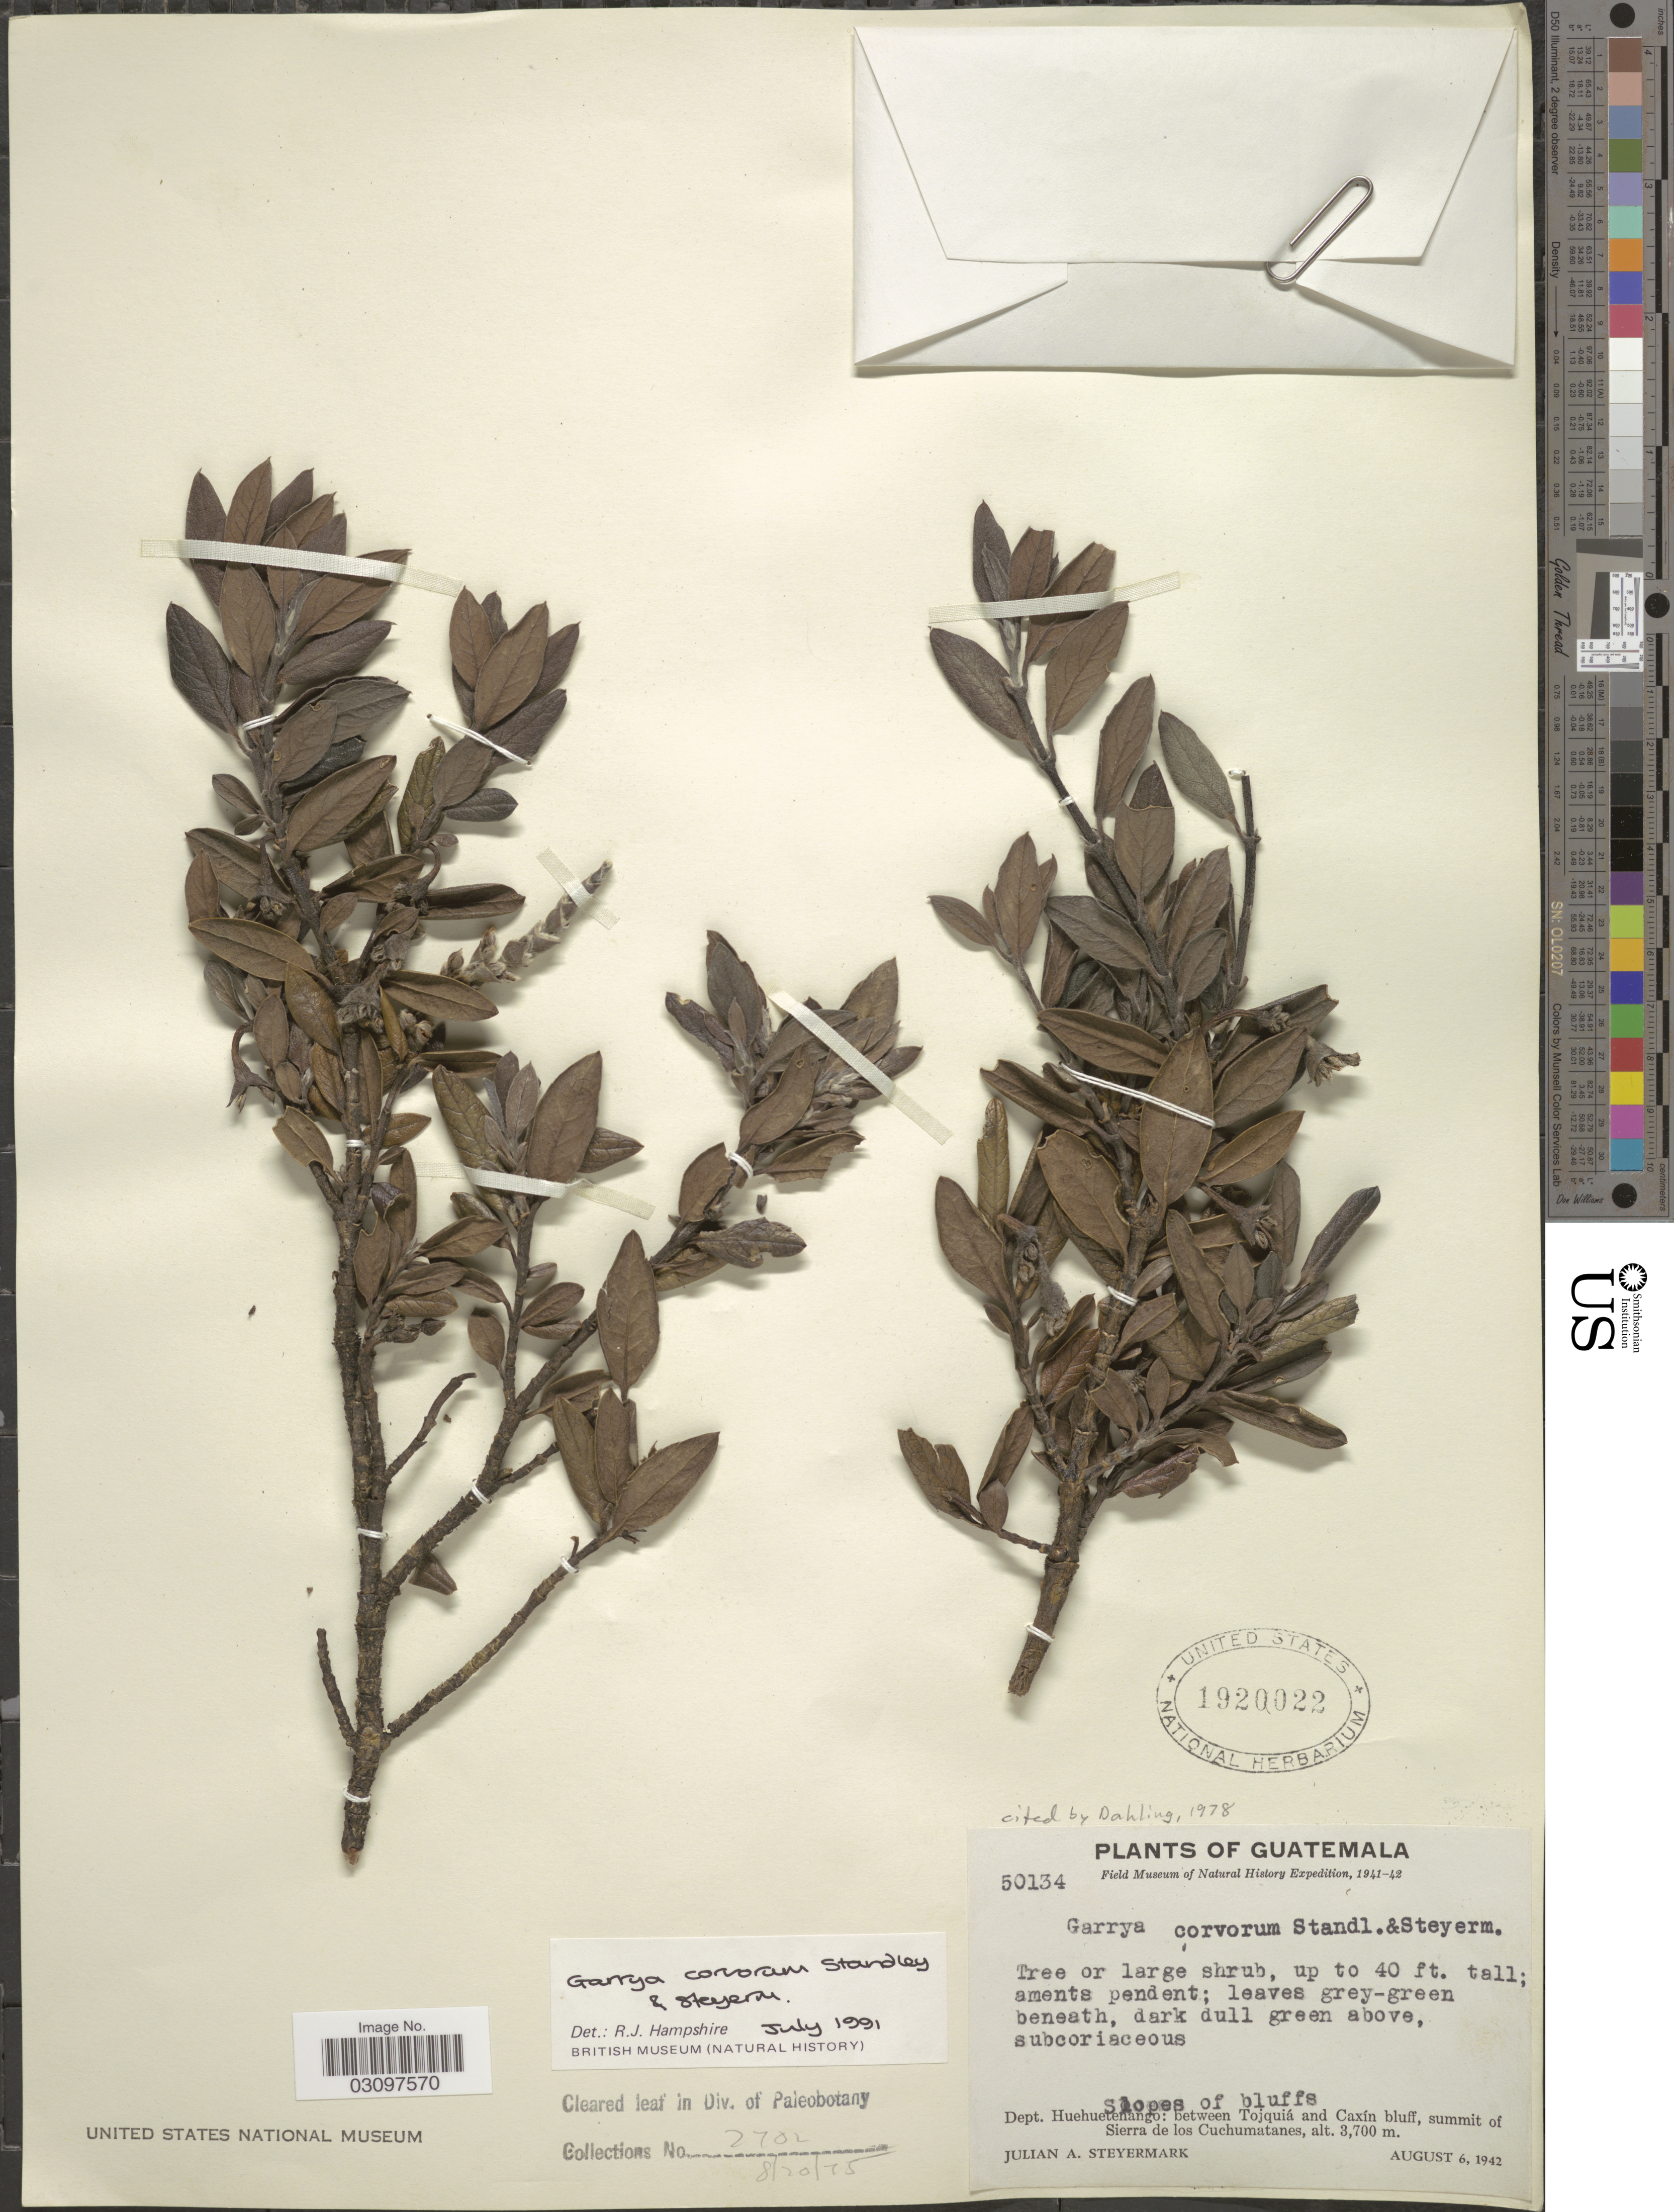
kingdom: Plantae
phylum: Tracheophyta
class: Magnoliopsida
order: Garryales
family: Garryaceae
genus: Garrya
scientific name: Garrya corvorum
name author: Standl. & Steyerm.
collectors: J. Steyermark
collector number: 50134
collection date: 1942-08-06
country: Guatemala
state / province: Huehuetenango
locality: Slopes of bluffs. Dept. Huehuetenango: between Tojquiá and Caxín bluff, summit of Sierra de los Cuchumatanes.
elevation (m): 3700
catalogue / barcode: US 1920022